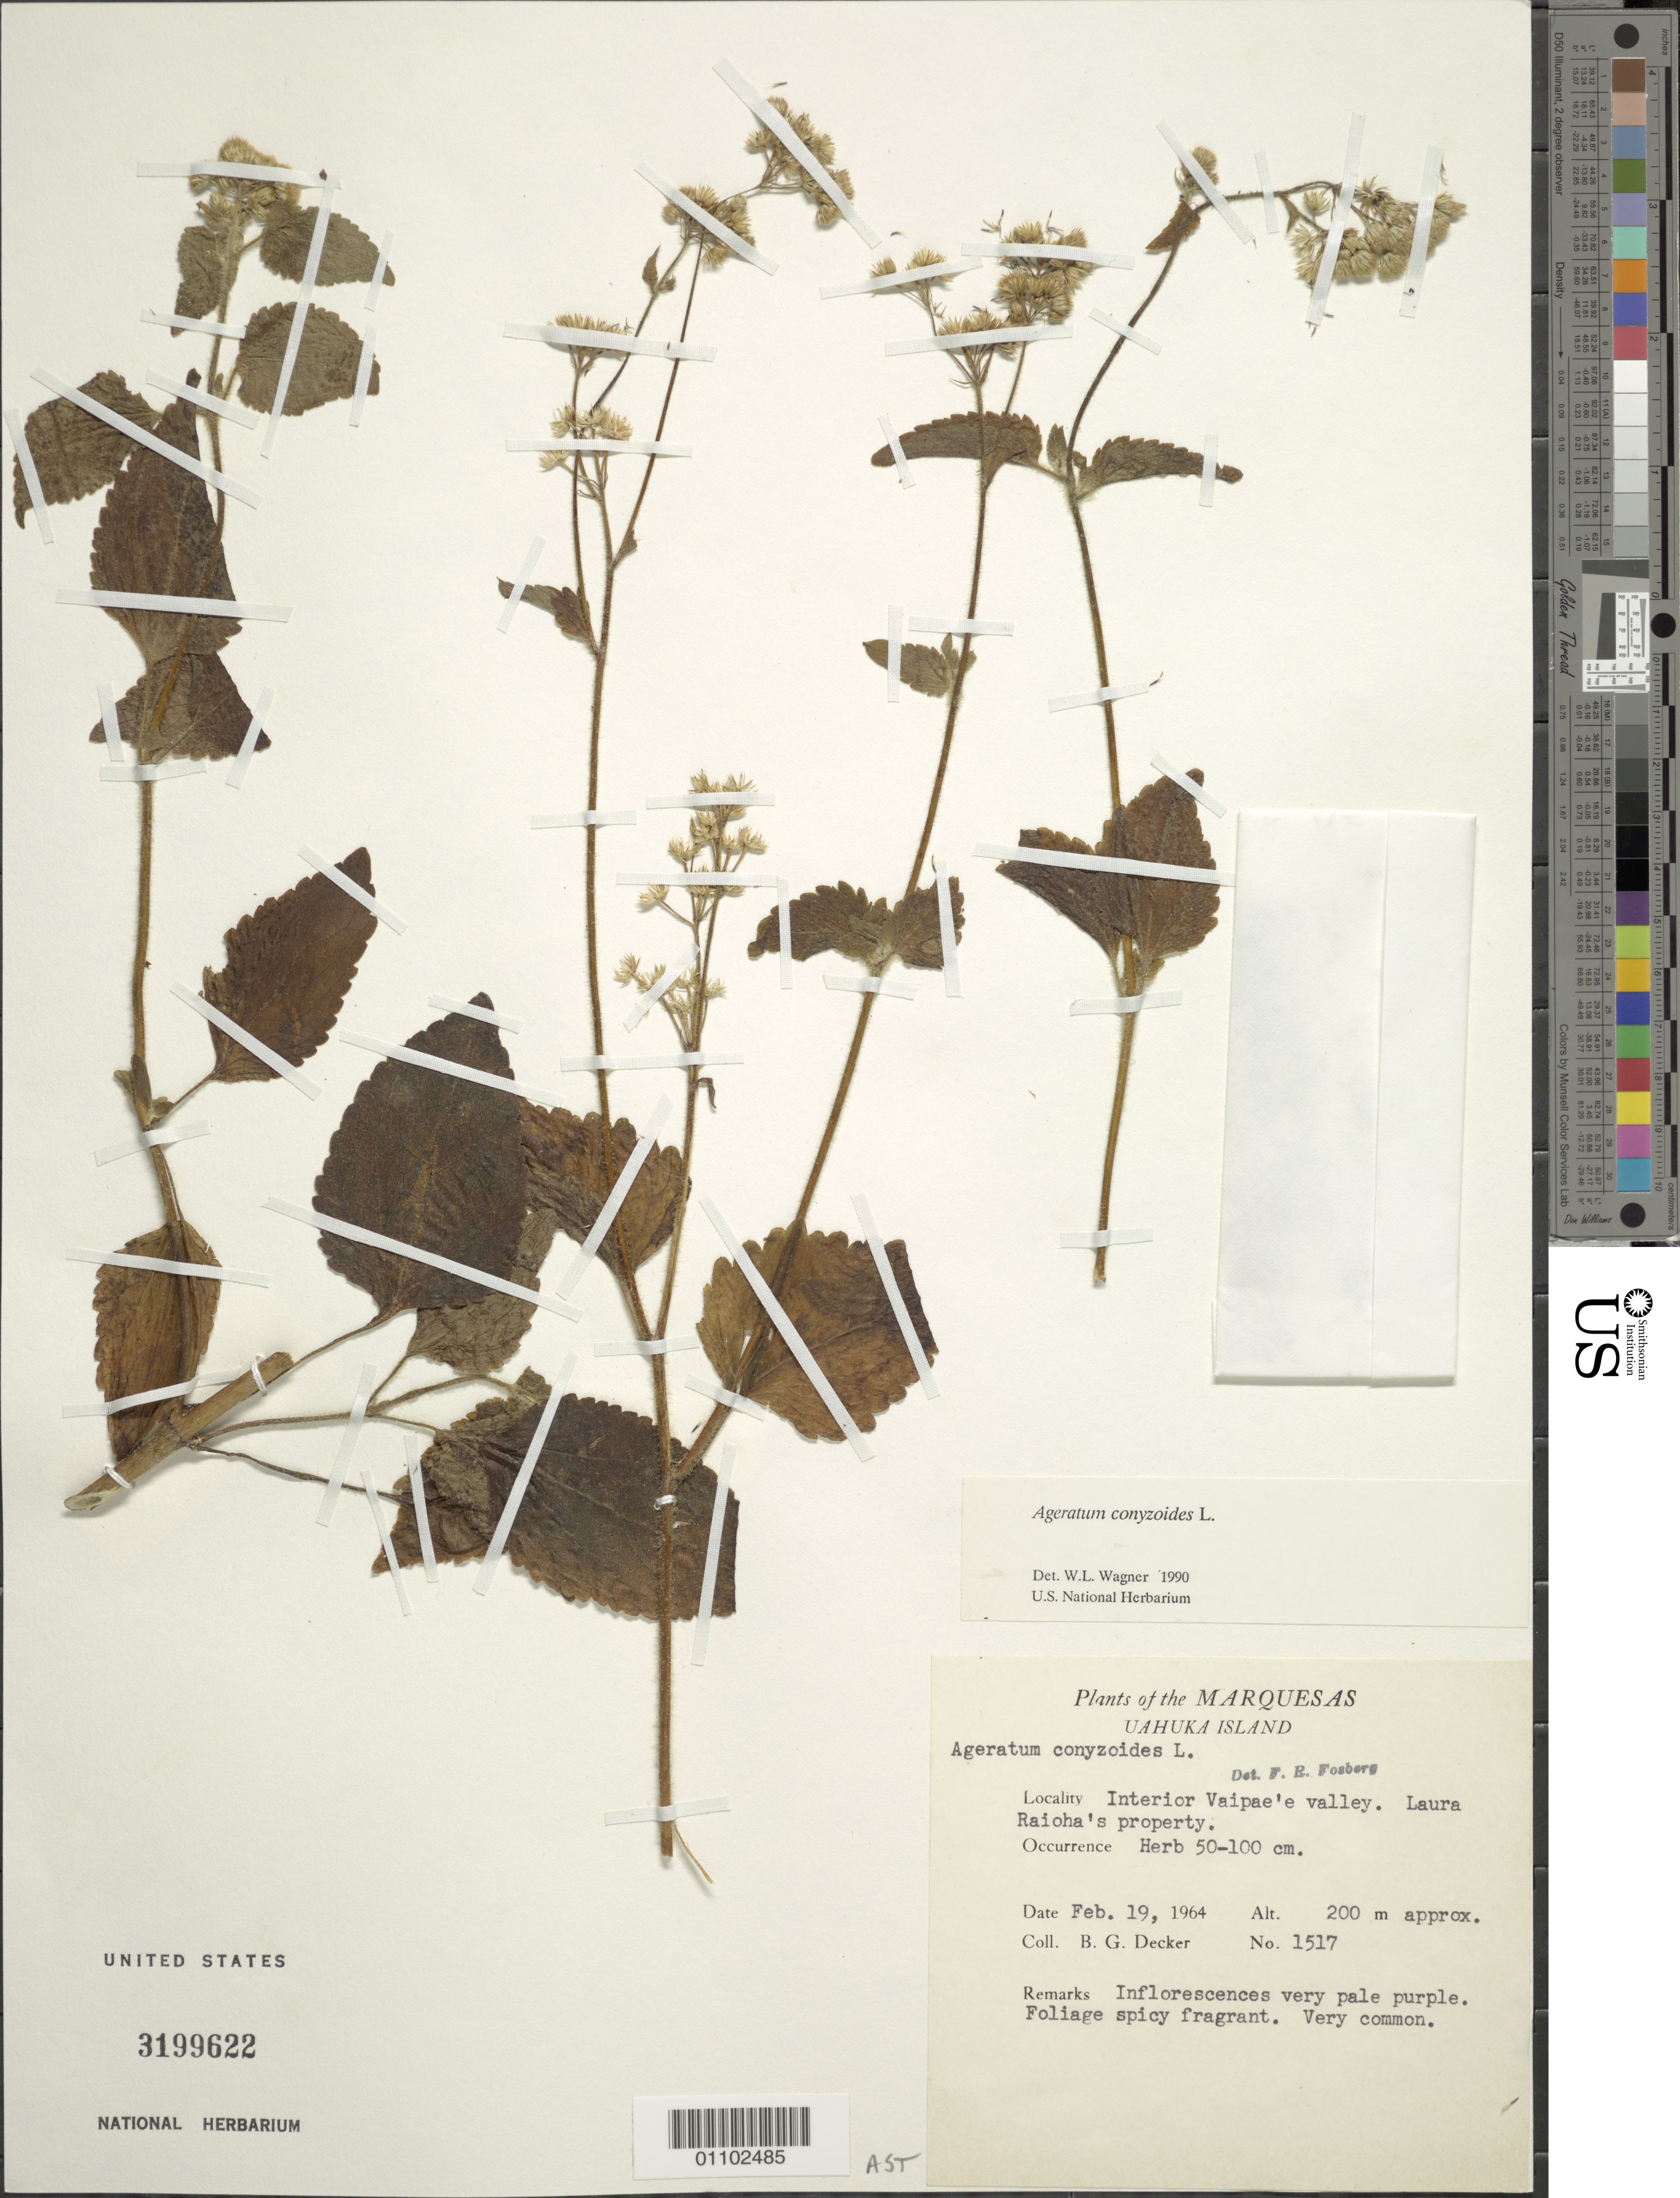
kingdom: Plantae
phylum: Tracheophyta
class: Magnoliopsida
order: Asterales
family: Asteraceae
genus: Ageratum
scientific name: Ageratum conyzoides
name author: L.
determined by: Wagner, W. L., (BOT), Smithsonian Institution - National Museum of Natural History (UNITED STATES)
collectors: B. G. Decker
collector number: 1517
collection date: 1964-02-19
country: French Polynesia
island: Ua Huka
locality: interior Vaipae'e Valley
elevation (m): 200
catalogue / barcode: US 3199622